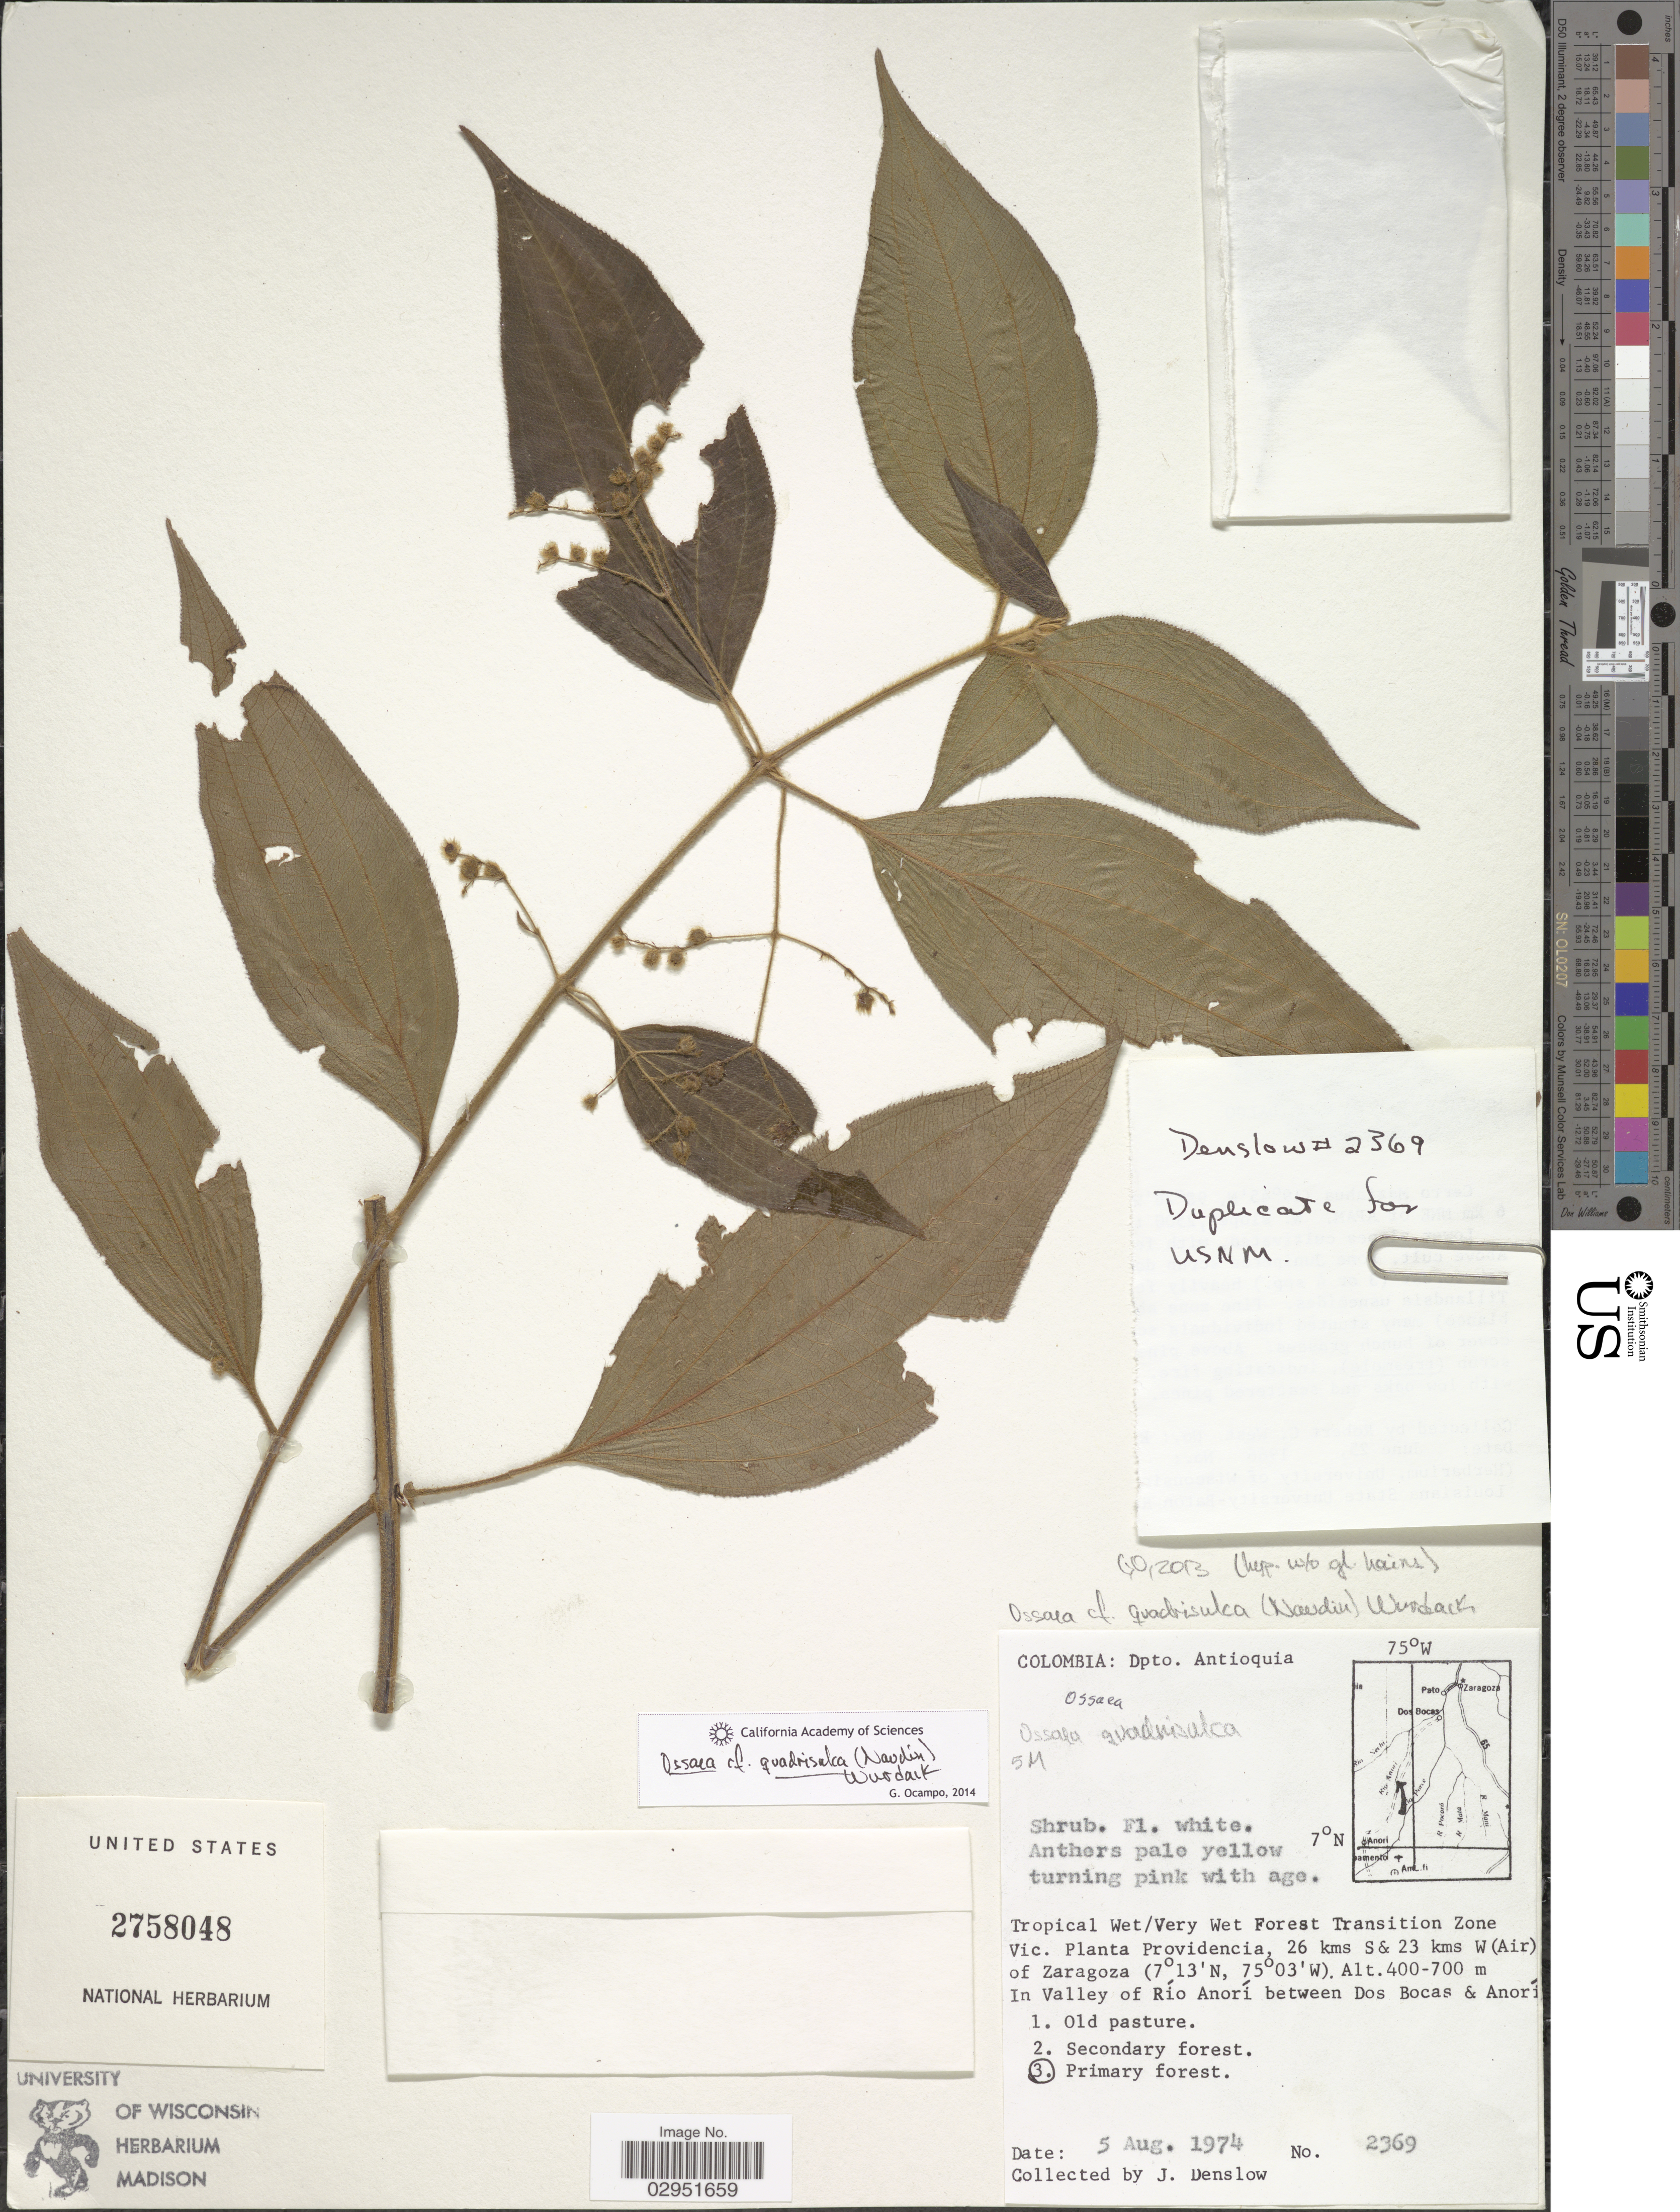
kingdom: Plantae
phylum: Tracheophyta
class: Magnoliopsida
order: Myrtales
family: Melastomataceae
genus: Ossaea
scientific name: Ossaea quadrisulca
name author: (Naudin) Wurdack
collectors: J. Denslow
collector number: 2369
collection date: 1974-08-05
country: Colombia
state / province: Antioquia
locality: Dpto. Antioquia. Vic. Planta Providencia, 26 kms S & 23 kms W (Air) of Zaragoza. In Valley of Río Anorí between Dos Bocas and Anorí.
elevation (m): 400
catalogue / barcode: US 2758048